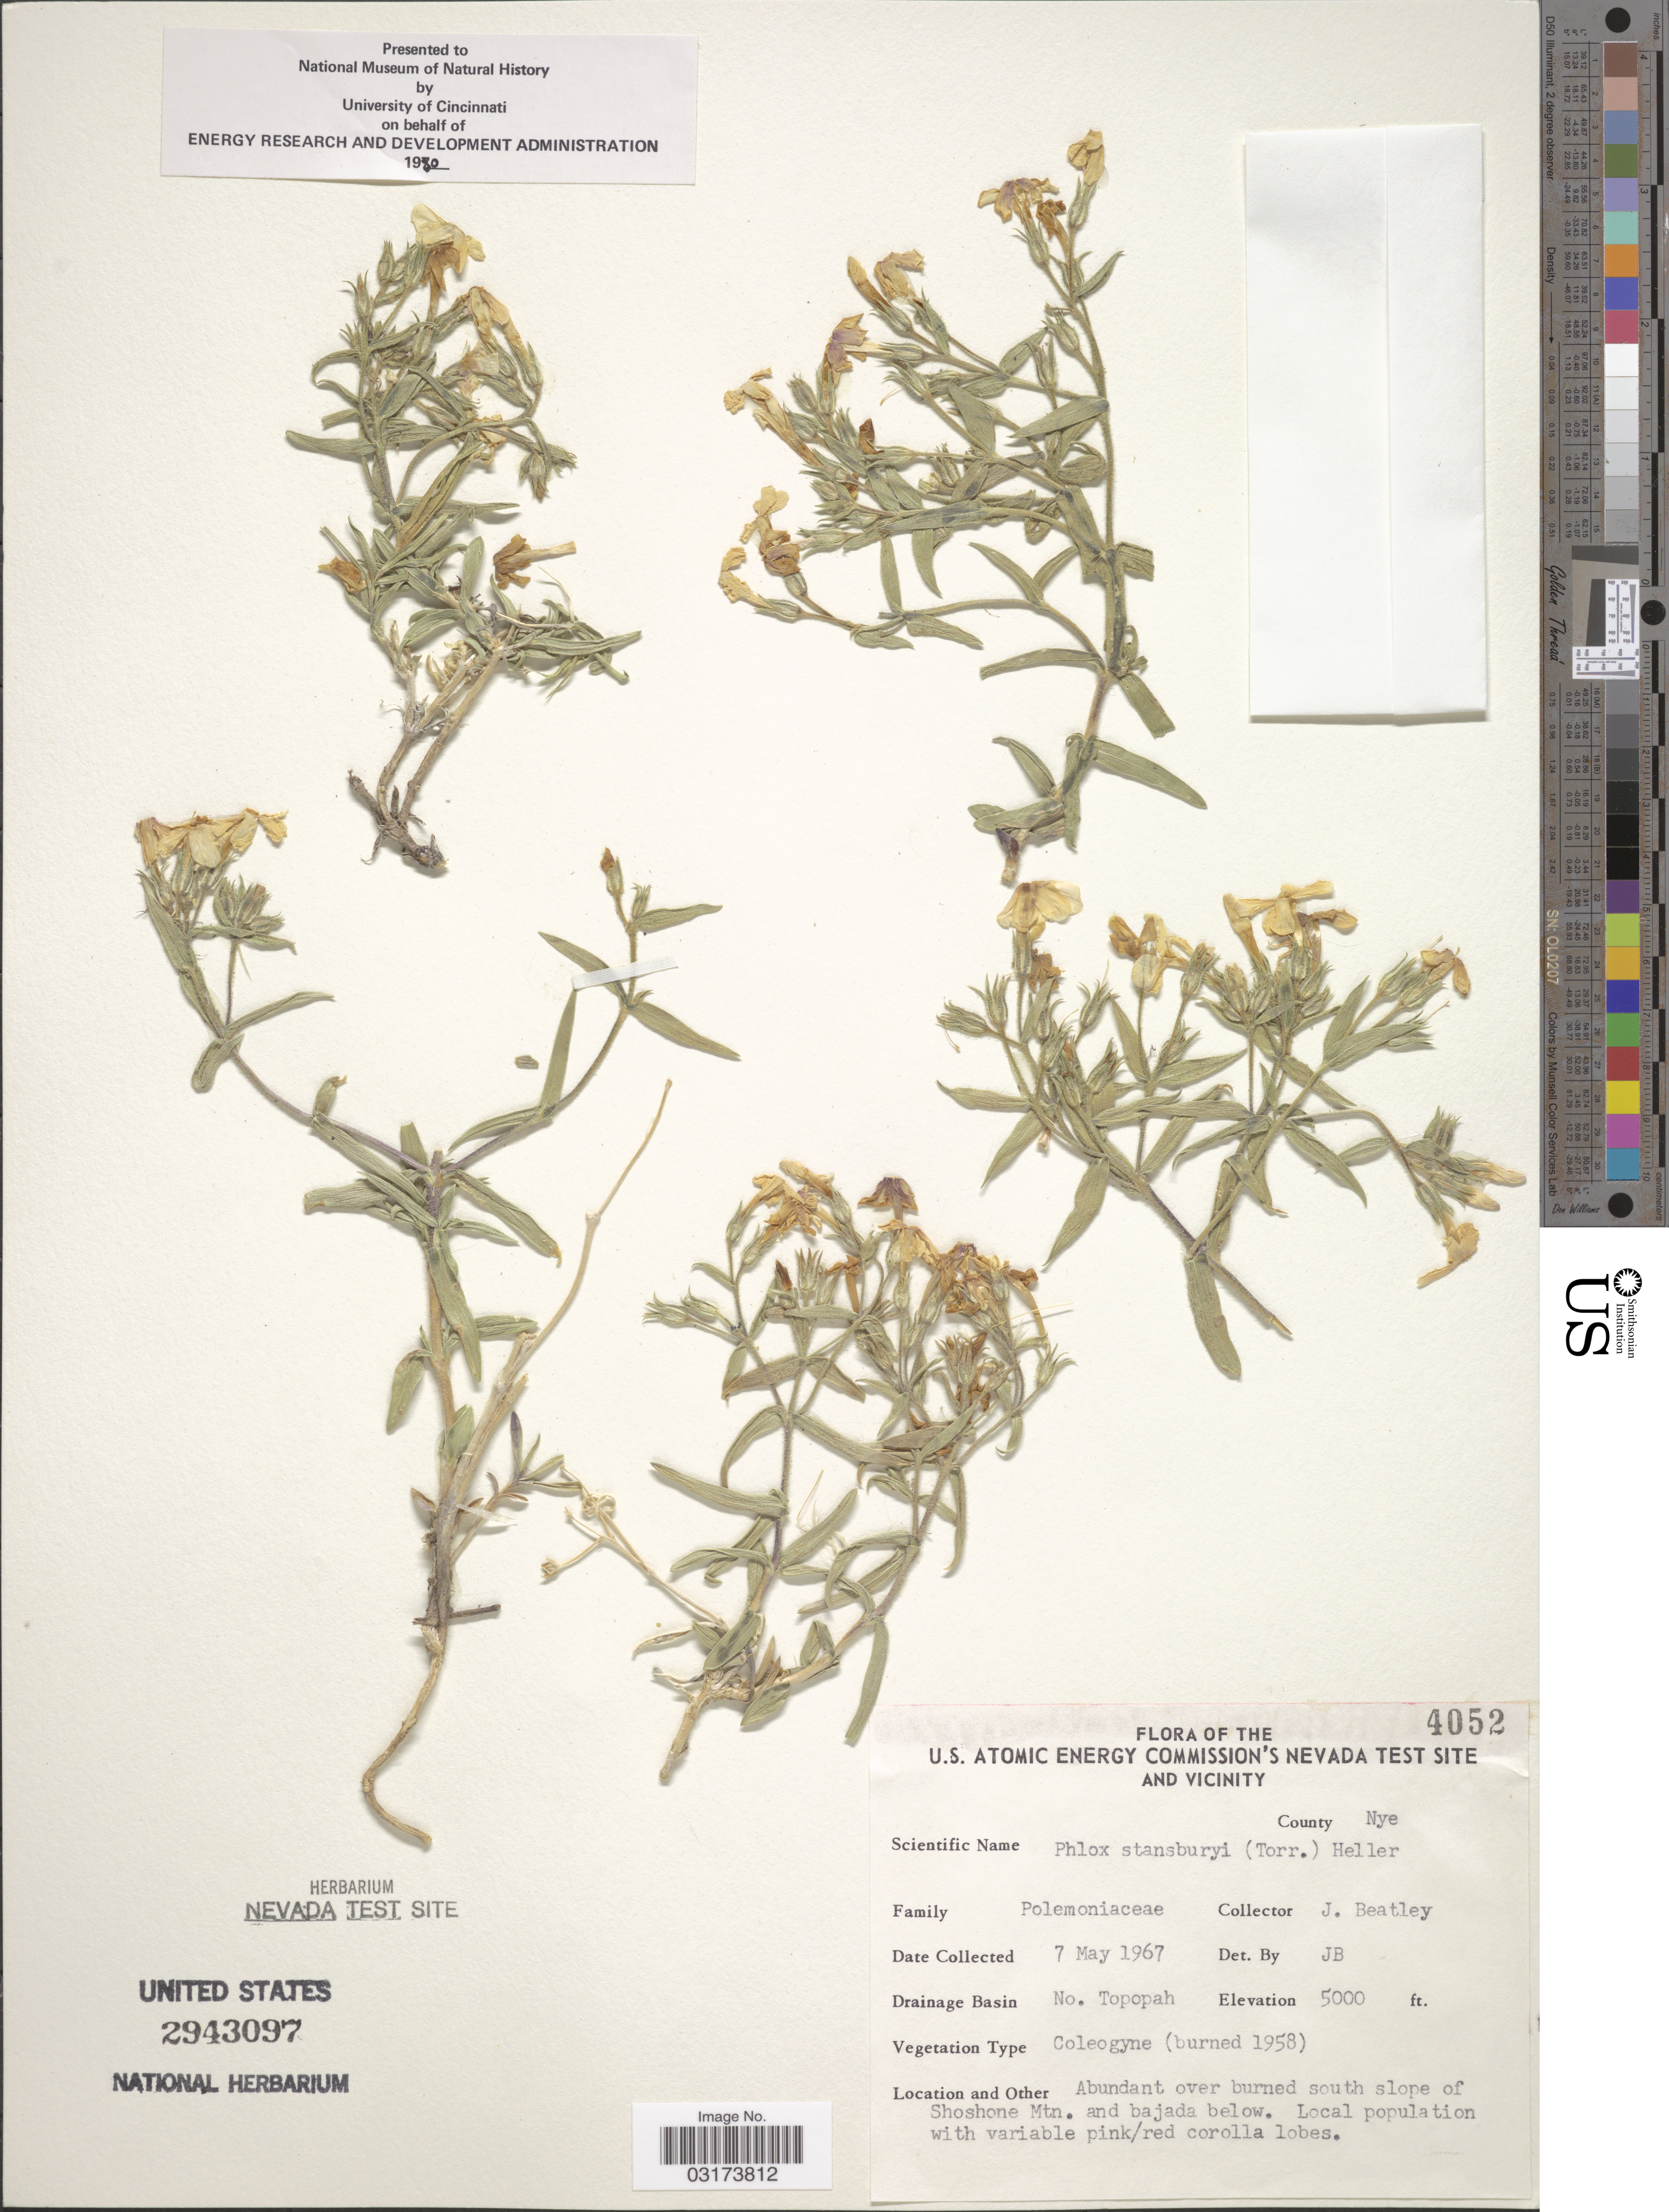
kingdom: Plantae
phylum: Tracheophyta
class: Magnoliopsida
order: Ericales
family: Polemoniaceae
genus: Phlox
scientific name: Phlox stansburyi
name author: (Torr.) A. Heller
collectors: J. C. Beatley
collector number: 4052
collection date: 1967-05-07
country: United States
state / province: Nevada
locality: U.S. Atomic Energy Commision's Nevada Test Site and Vicinity. County Nye. Drainage No. Topopah. south slope of Shoshone Mtn. and bajada below.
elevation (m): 1524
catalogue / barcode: US 2943097